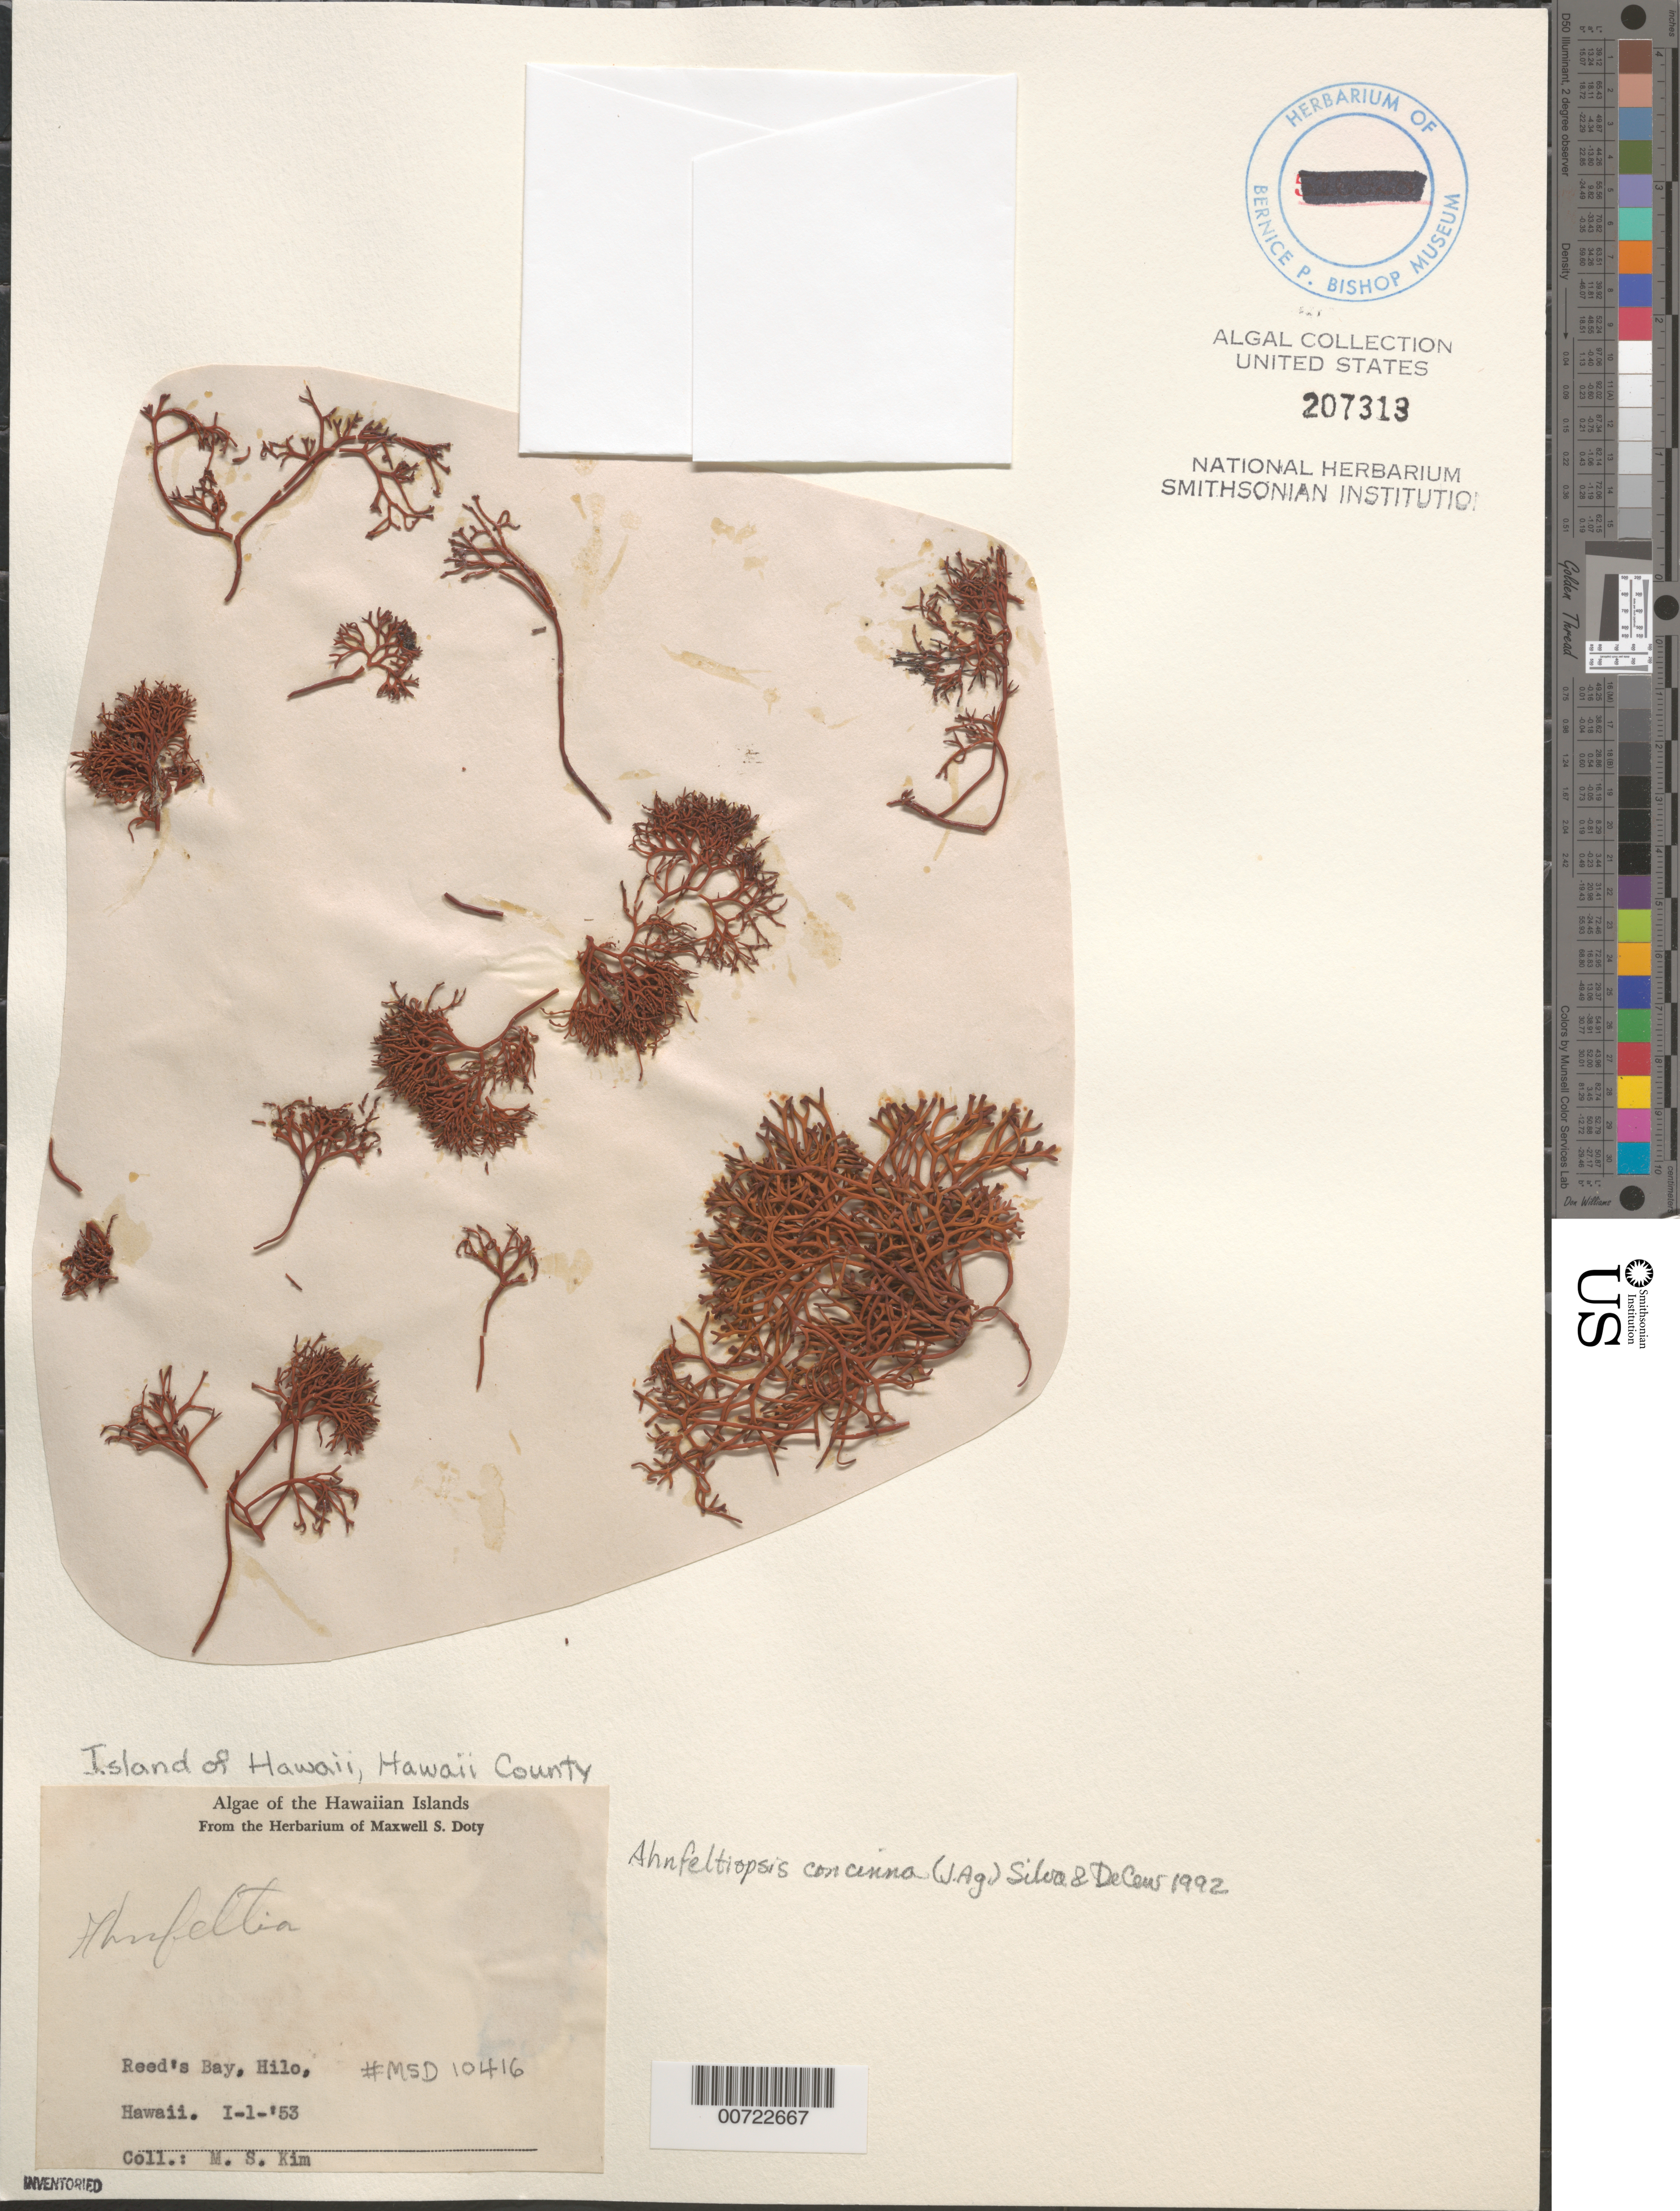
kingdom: Plantae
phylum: Rhodophyta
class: Florideophyceae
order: Gigartinales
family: Phyllophoraceae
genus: Gymnogongrus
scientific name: Gymnogongrus durvillei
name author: (Bory) M.S.Calderon & S.M. Boo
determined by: Algae name updating Project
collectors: M. S. Kim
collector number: MSD 10416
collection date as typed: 01 Jan 1953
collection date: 1953-01-01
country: United States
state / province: Hawaii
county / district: Hawaii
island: Hawaii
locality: Reed's Bay, Hilo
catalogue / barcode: US 207313